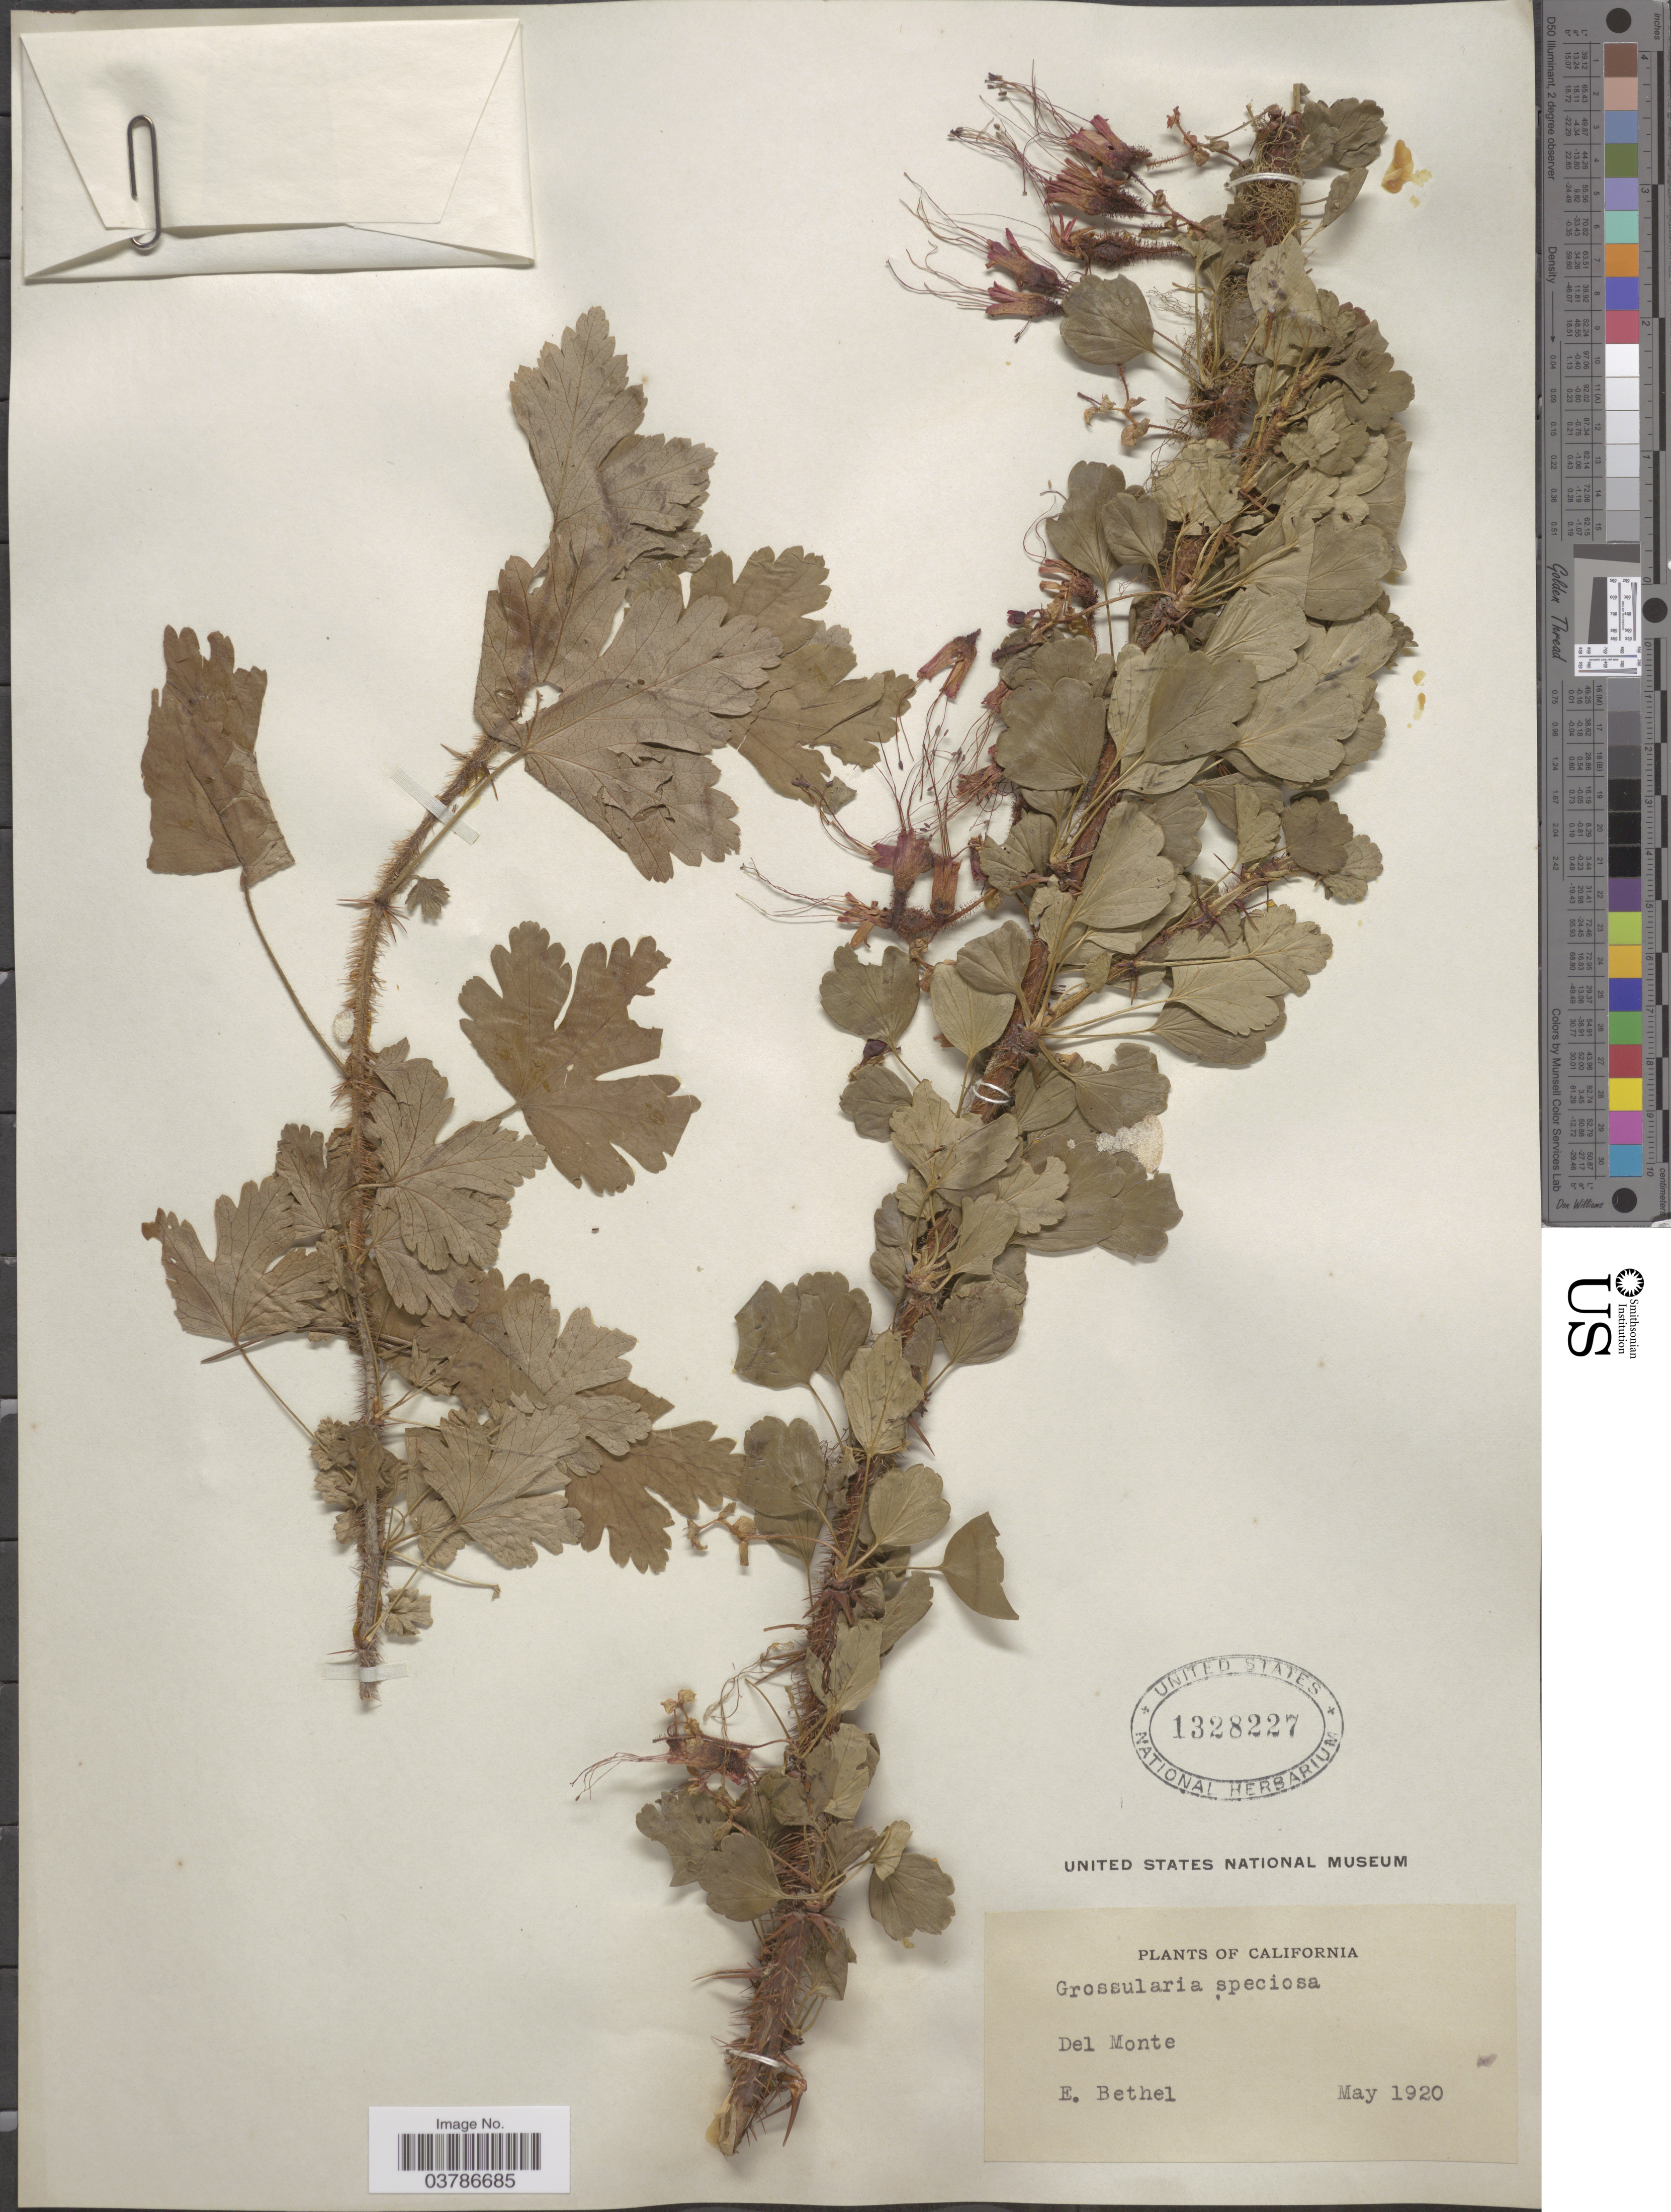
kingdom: Plantae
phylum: Tracheophyta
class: Magnoliopsida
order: Saxifragales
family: Grossulariaceae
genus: Ribes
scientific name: Ribes speciosum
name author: Pursh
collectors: E. Bethel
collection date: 1920-05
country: United States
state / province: California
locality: Del Monte.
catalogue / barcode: US 1328227